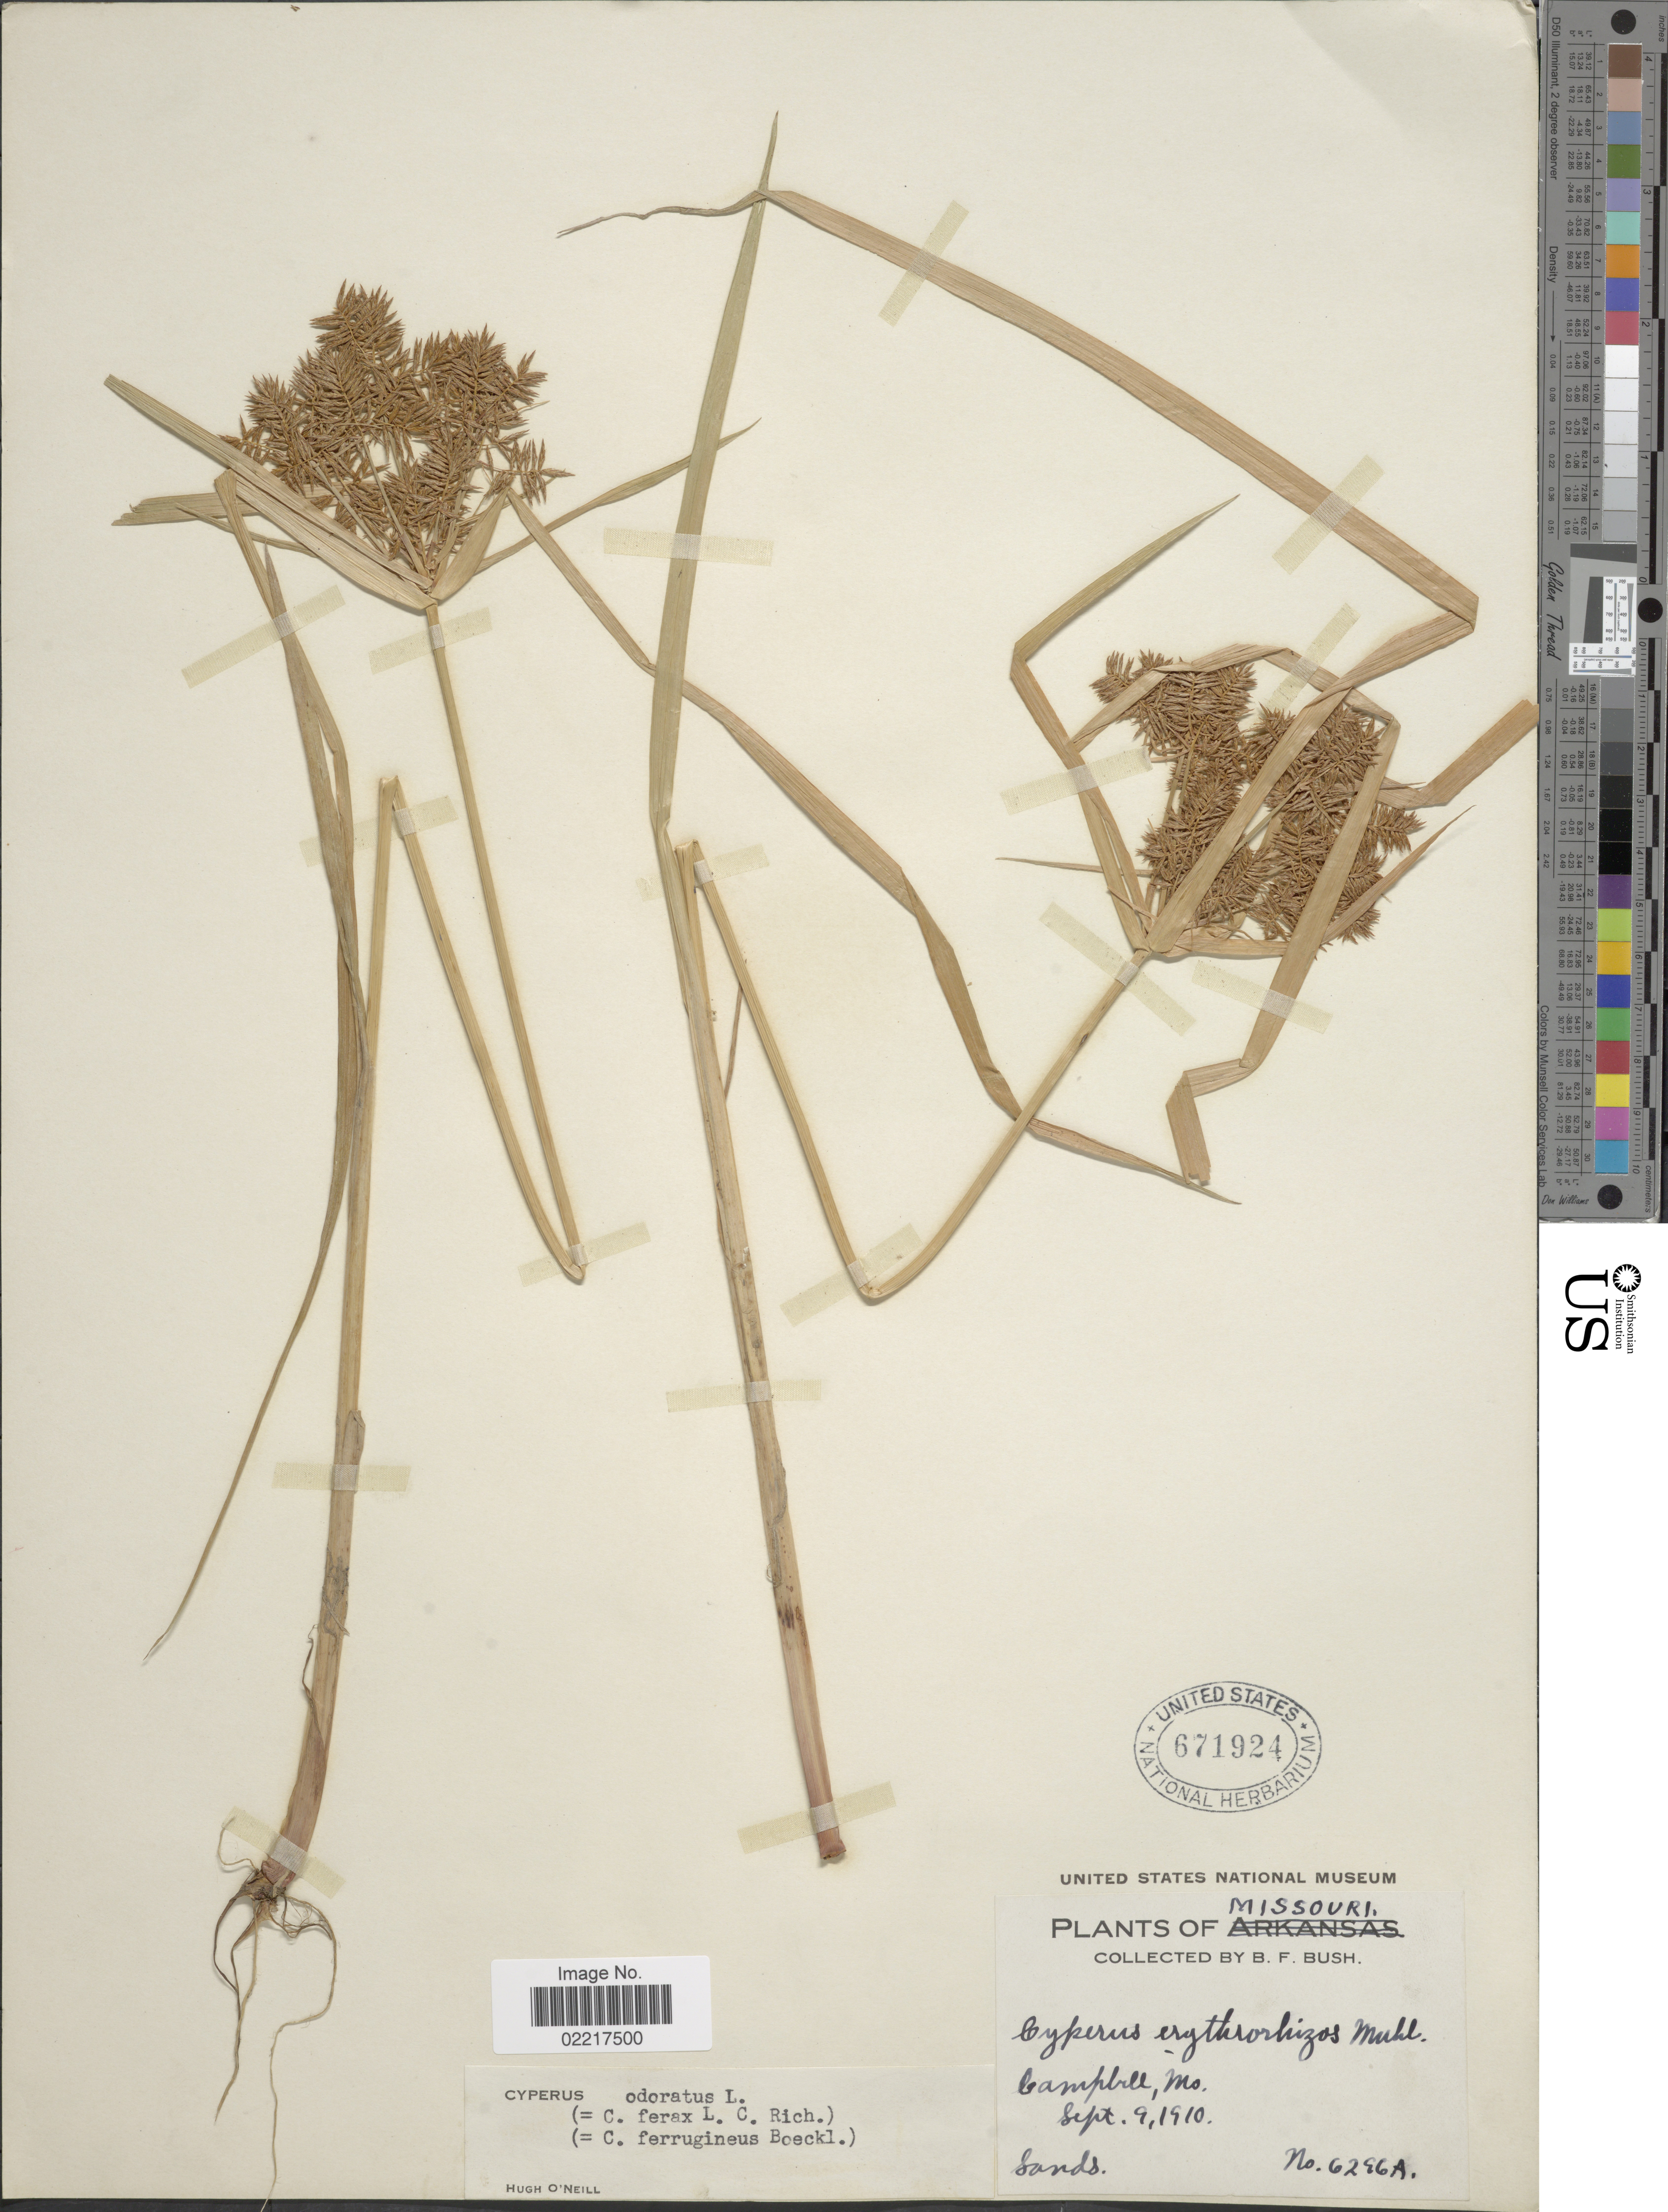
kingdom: Plantae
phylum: Tracheophyta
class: Liliopsida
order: Poales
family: Cyperaceae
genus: Cyperus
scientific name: Cyperus odoratus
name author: L.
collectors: B. F. Bush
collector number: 6296A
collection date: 1910-09-09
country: United States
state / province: Missouri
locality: Campbell , Sands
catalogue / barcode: US 671924